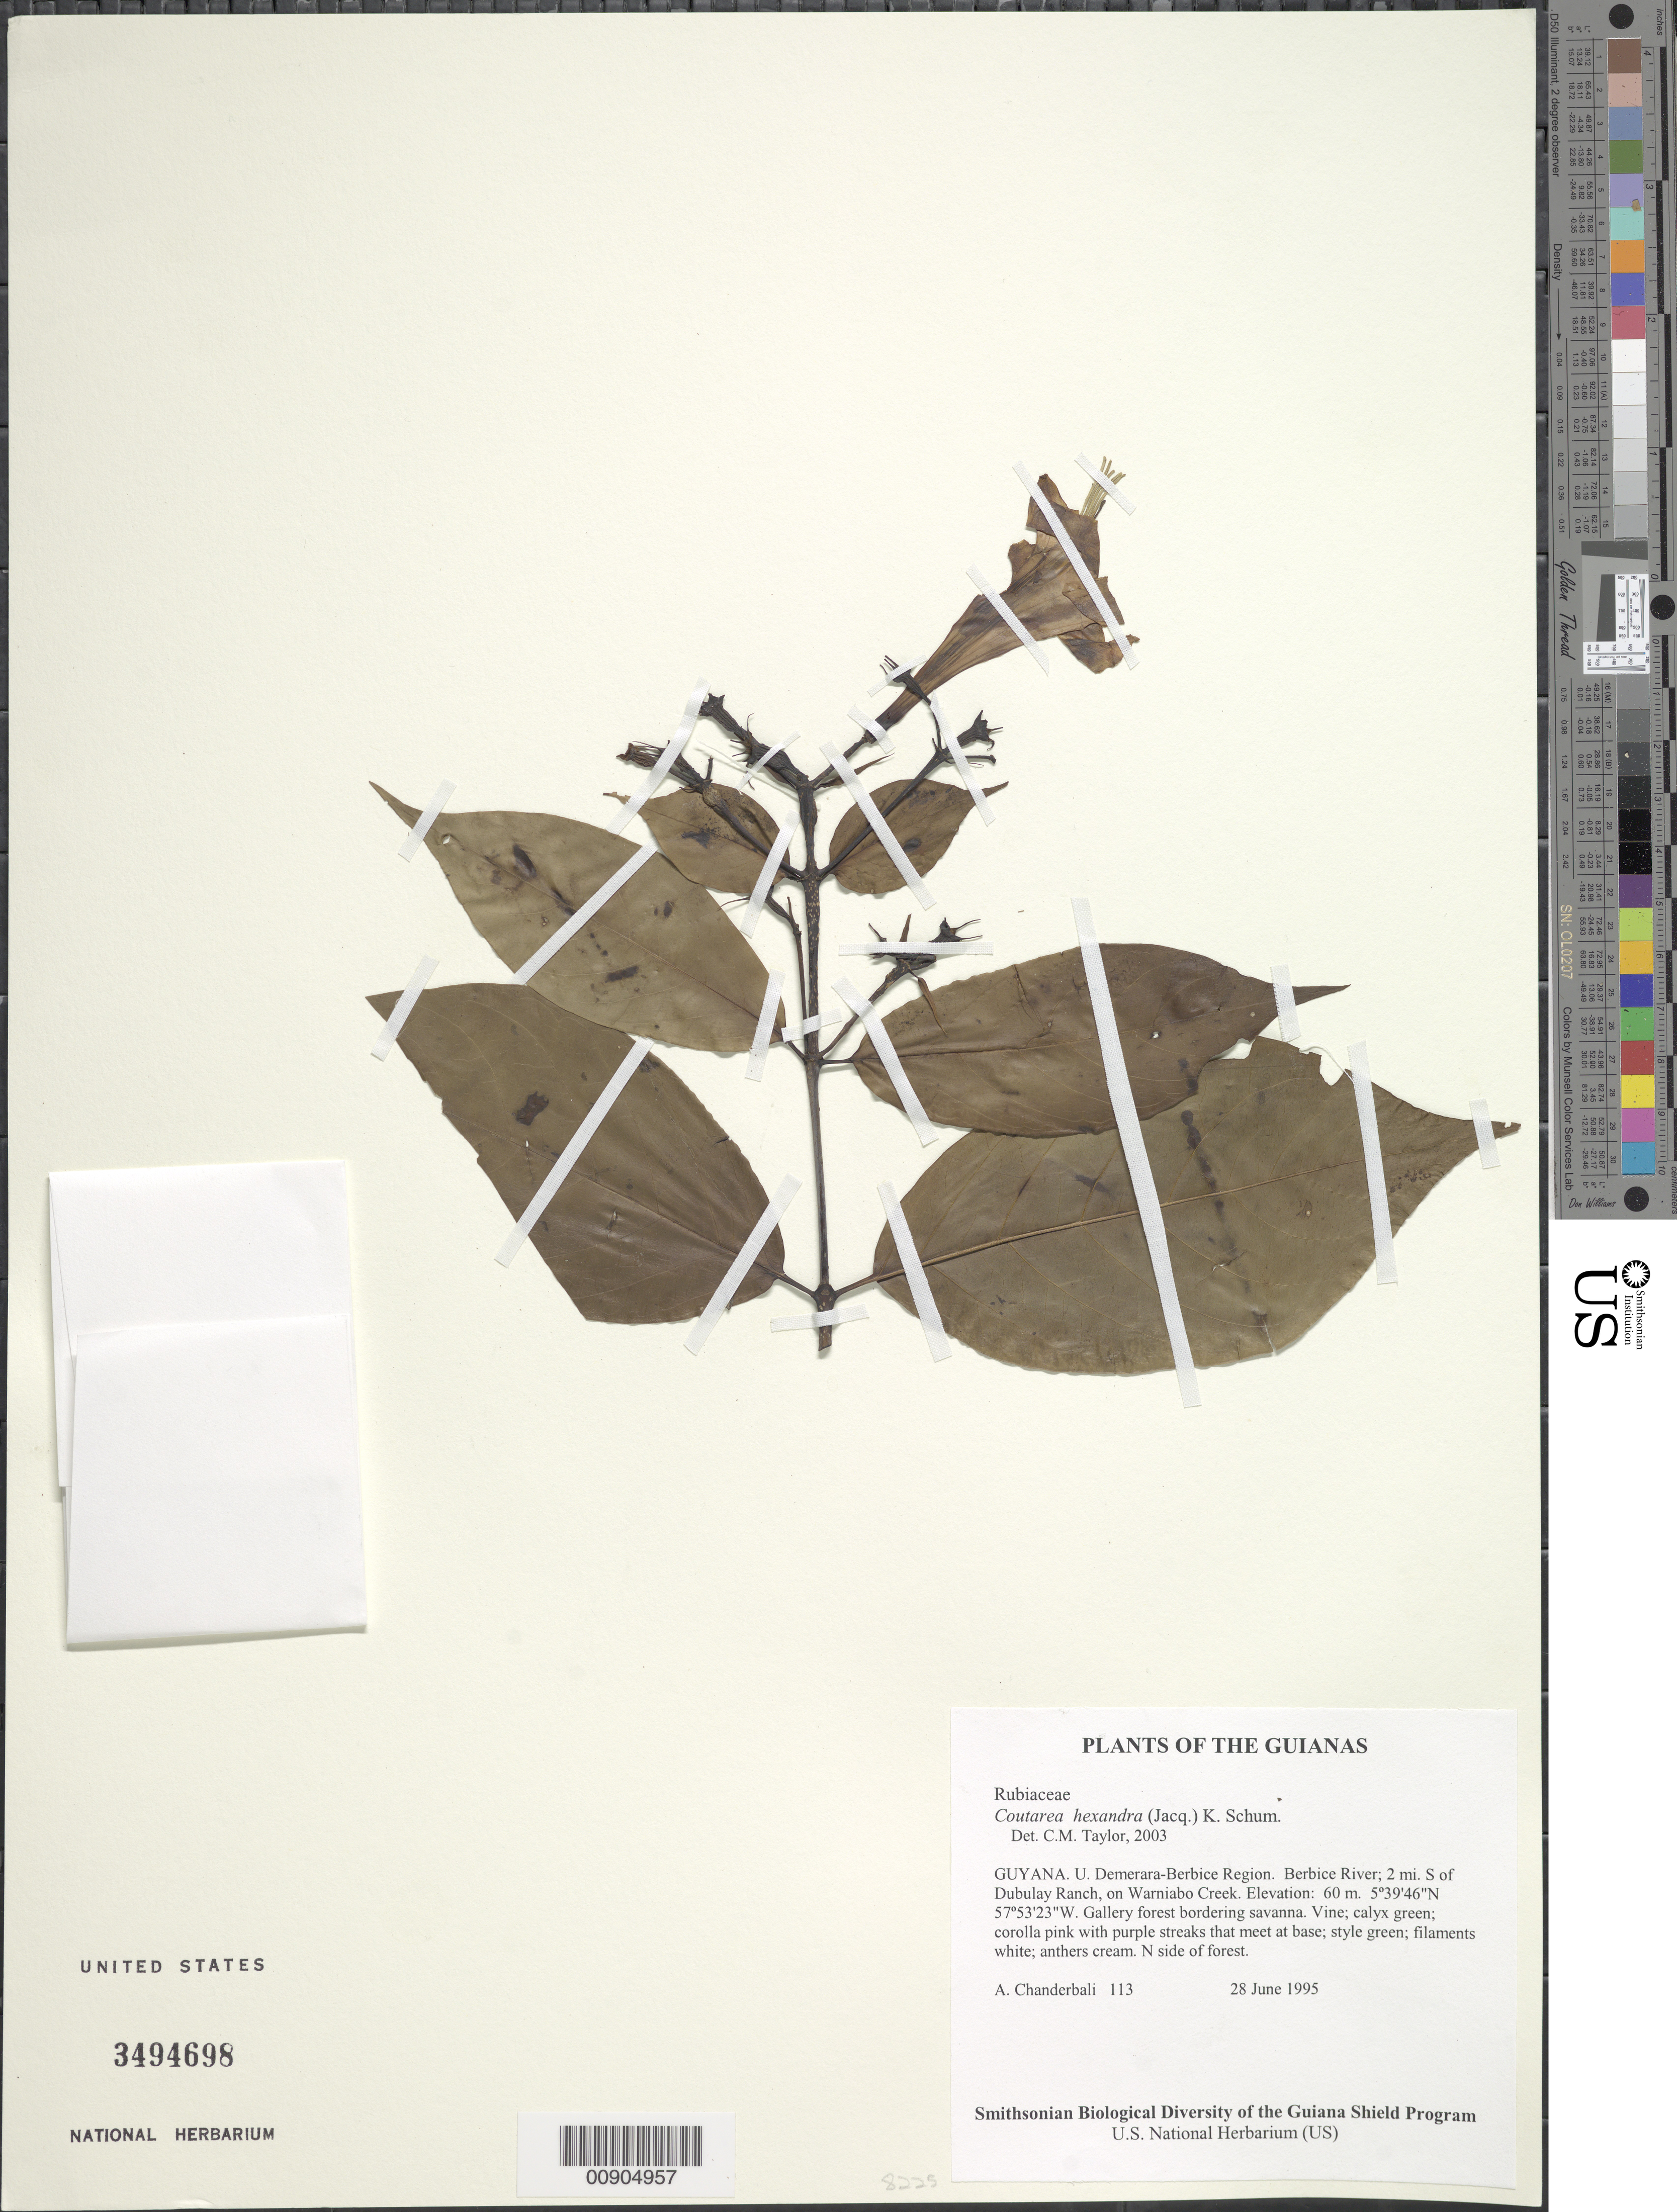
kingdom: Plantae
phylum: Tracheophyta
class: Magnoliopsida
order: Gentianales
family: Rubiaceae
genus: Coutarea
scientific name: Coutarea hexandra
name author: (Jacq.) K. Schum.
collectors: A. S. Chanderbali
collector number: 113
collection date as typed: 28 June 1995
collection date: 1995-06-28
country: Guyana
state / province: U. Demerara-Berbice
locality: Berbice River; 2 mi. S of Dubulay Ranch, on Warniabo Creek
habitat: Gallery forest bordering savanna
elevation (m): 60